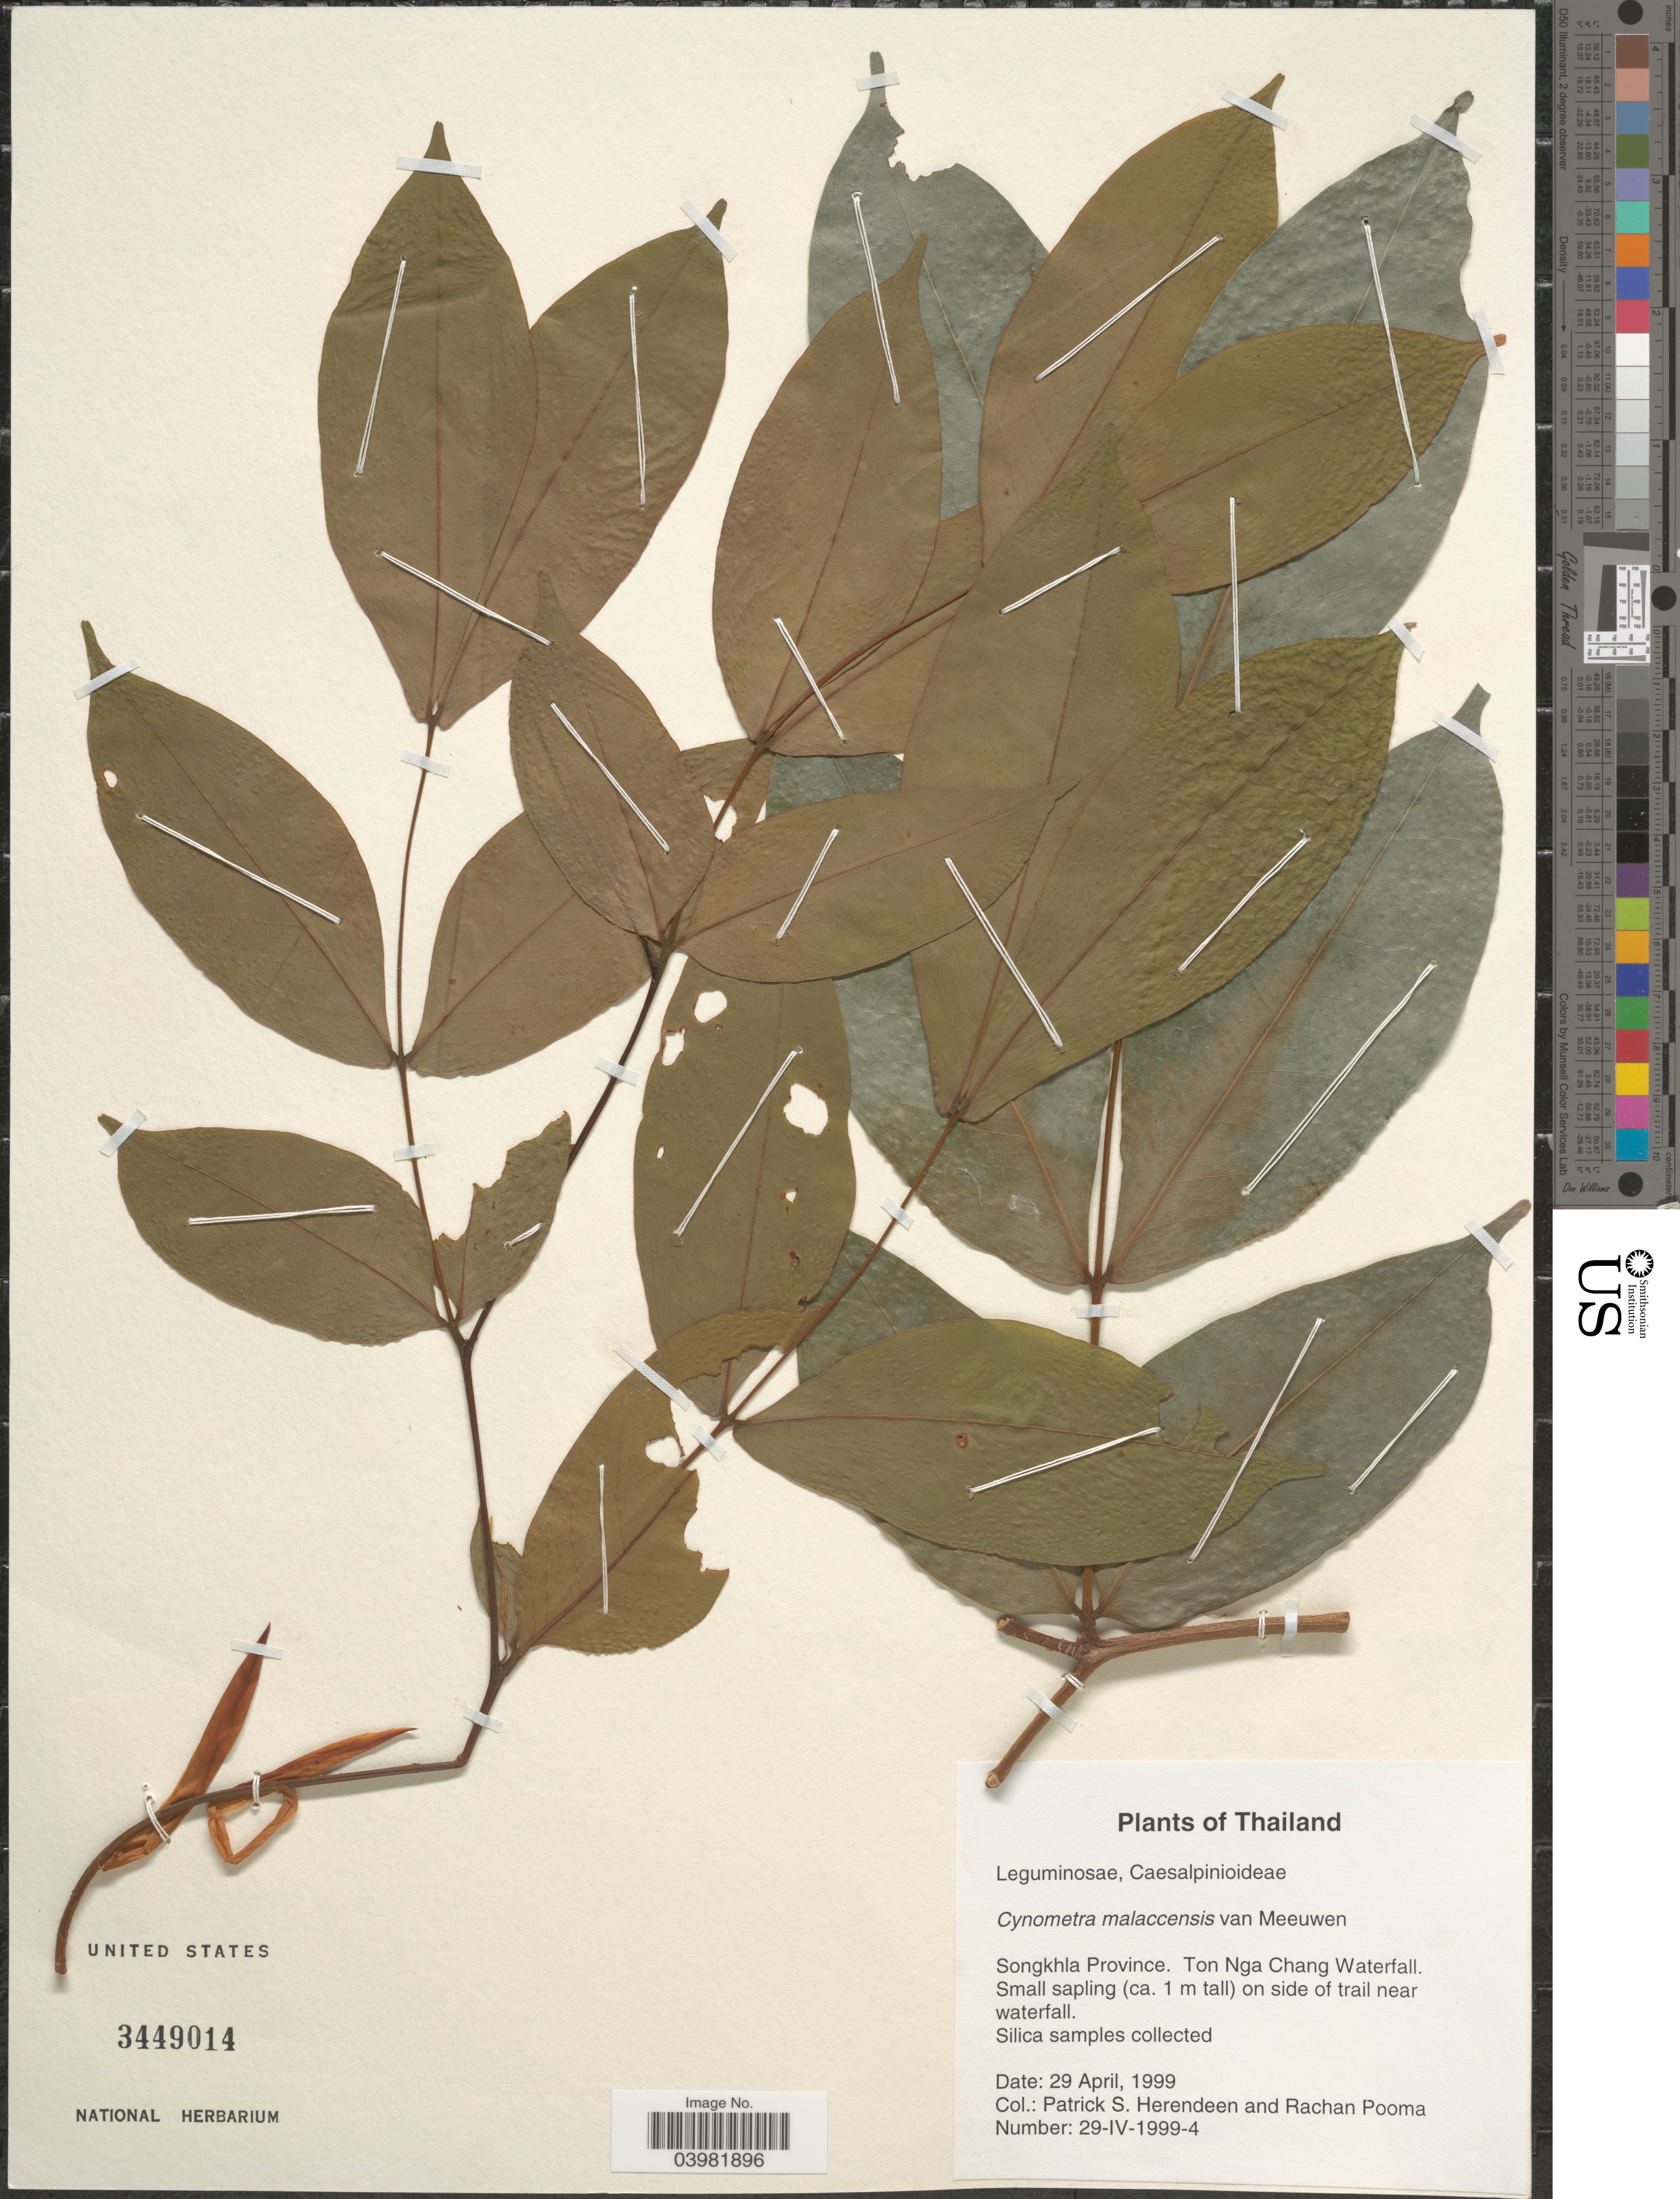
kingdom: Plantae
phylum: Tracheophyta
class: Magnoliopsida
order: Fabales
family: Fabaceae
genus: Cynometra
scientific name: Cynometra malaccensis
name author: Meeuwen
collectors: P. S. Herendeen & R. Pooma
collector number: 29-IV-1999-4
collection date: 1999-04-29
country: Thailand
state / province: Songkhla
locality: Ton Nga Chang Waterfall. On side of trail near waterfall.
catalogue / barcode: US 3449014